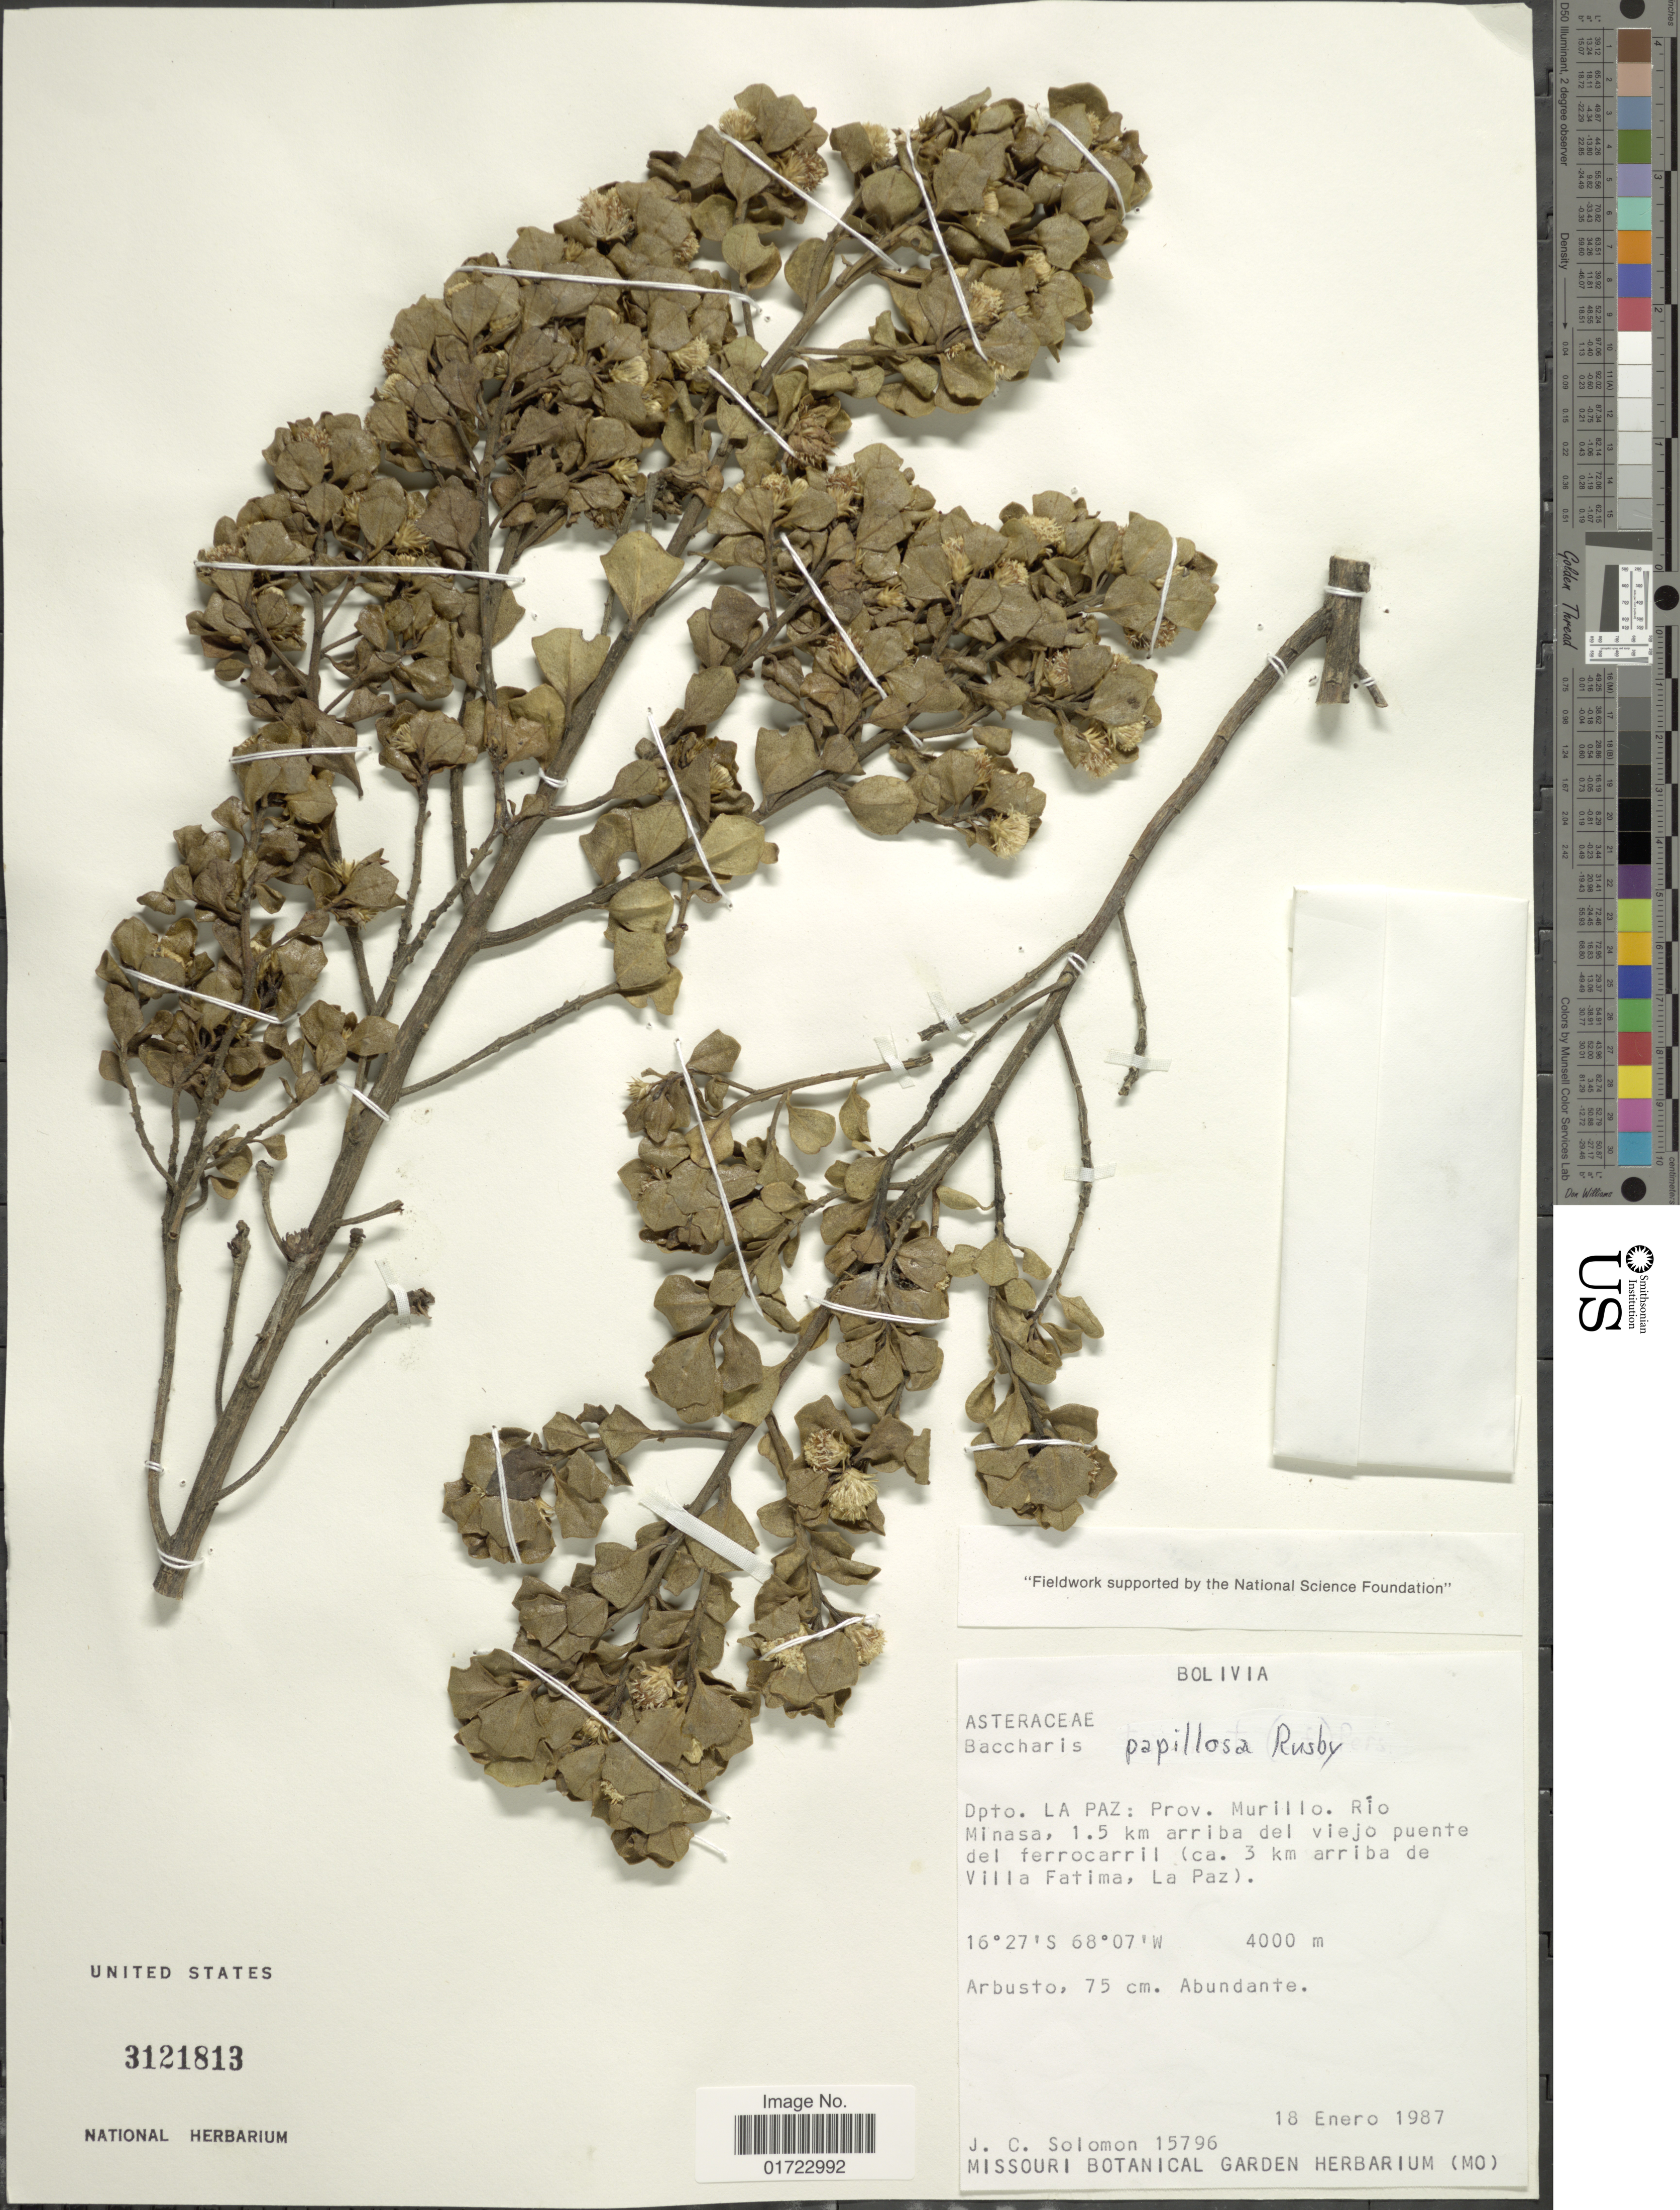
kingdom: Plantae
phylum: Tracheophyta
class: Magnoliopsida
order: Asterales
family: Asteraceae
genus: Baccharis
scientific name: Baccharis papillosa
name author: Rusby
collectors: J. C. Solomon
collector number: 15796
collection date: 1987-01-18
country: Bolivia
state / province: La Paz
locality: Prov. Murillo. Río Minasa, 1.5 km arriba del viejo puente del ferrocarril (ca. 3 km arriba de Villa Fatima, La Paz)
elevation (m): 4000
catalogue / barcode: US 3121813